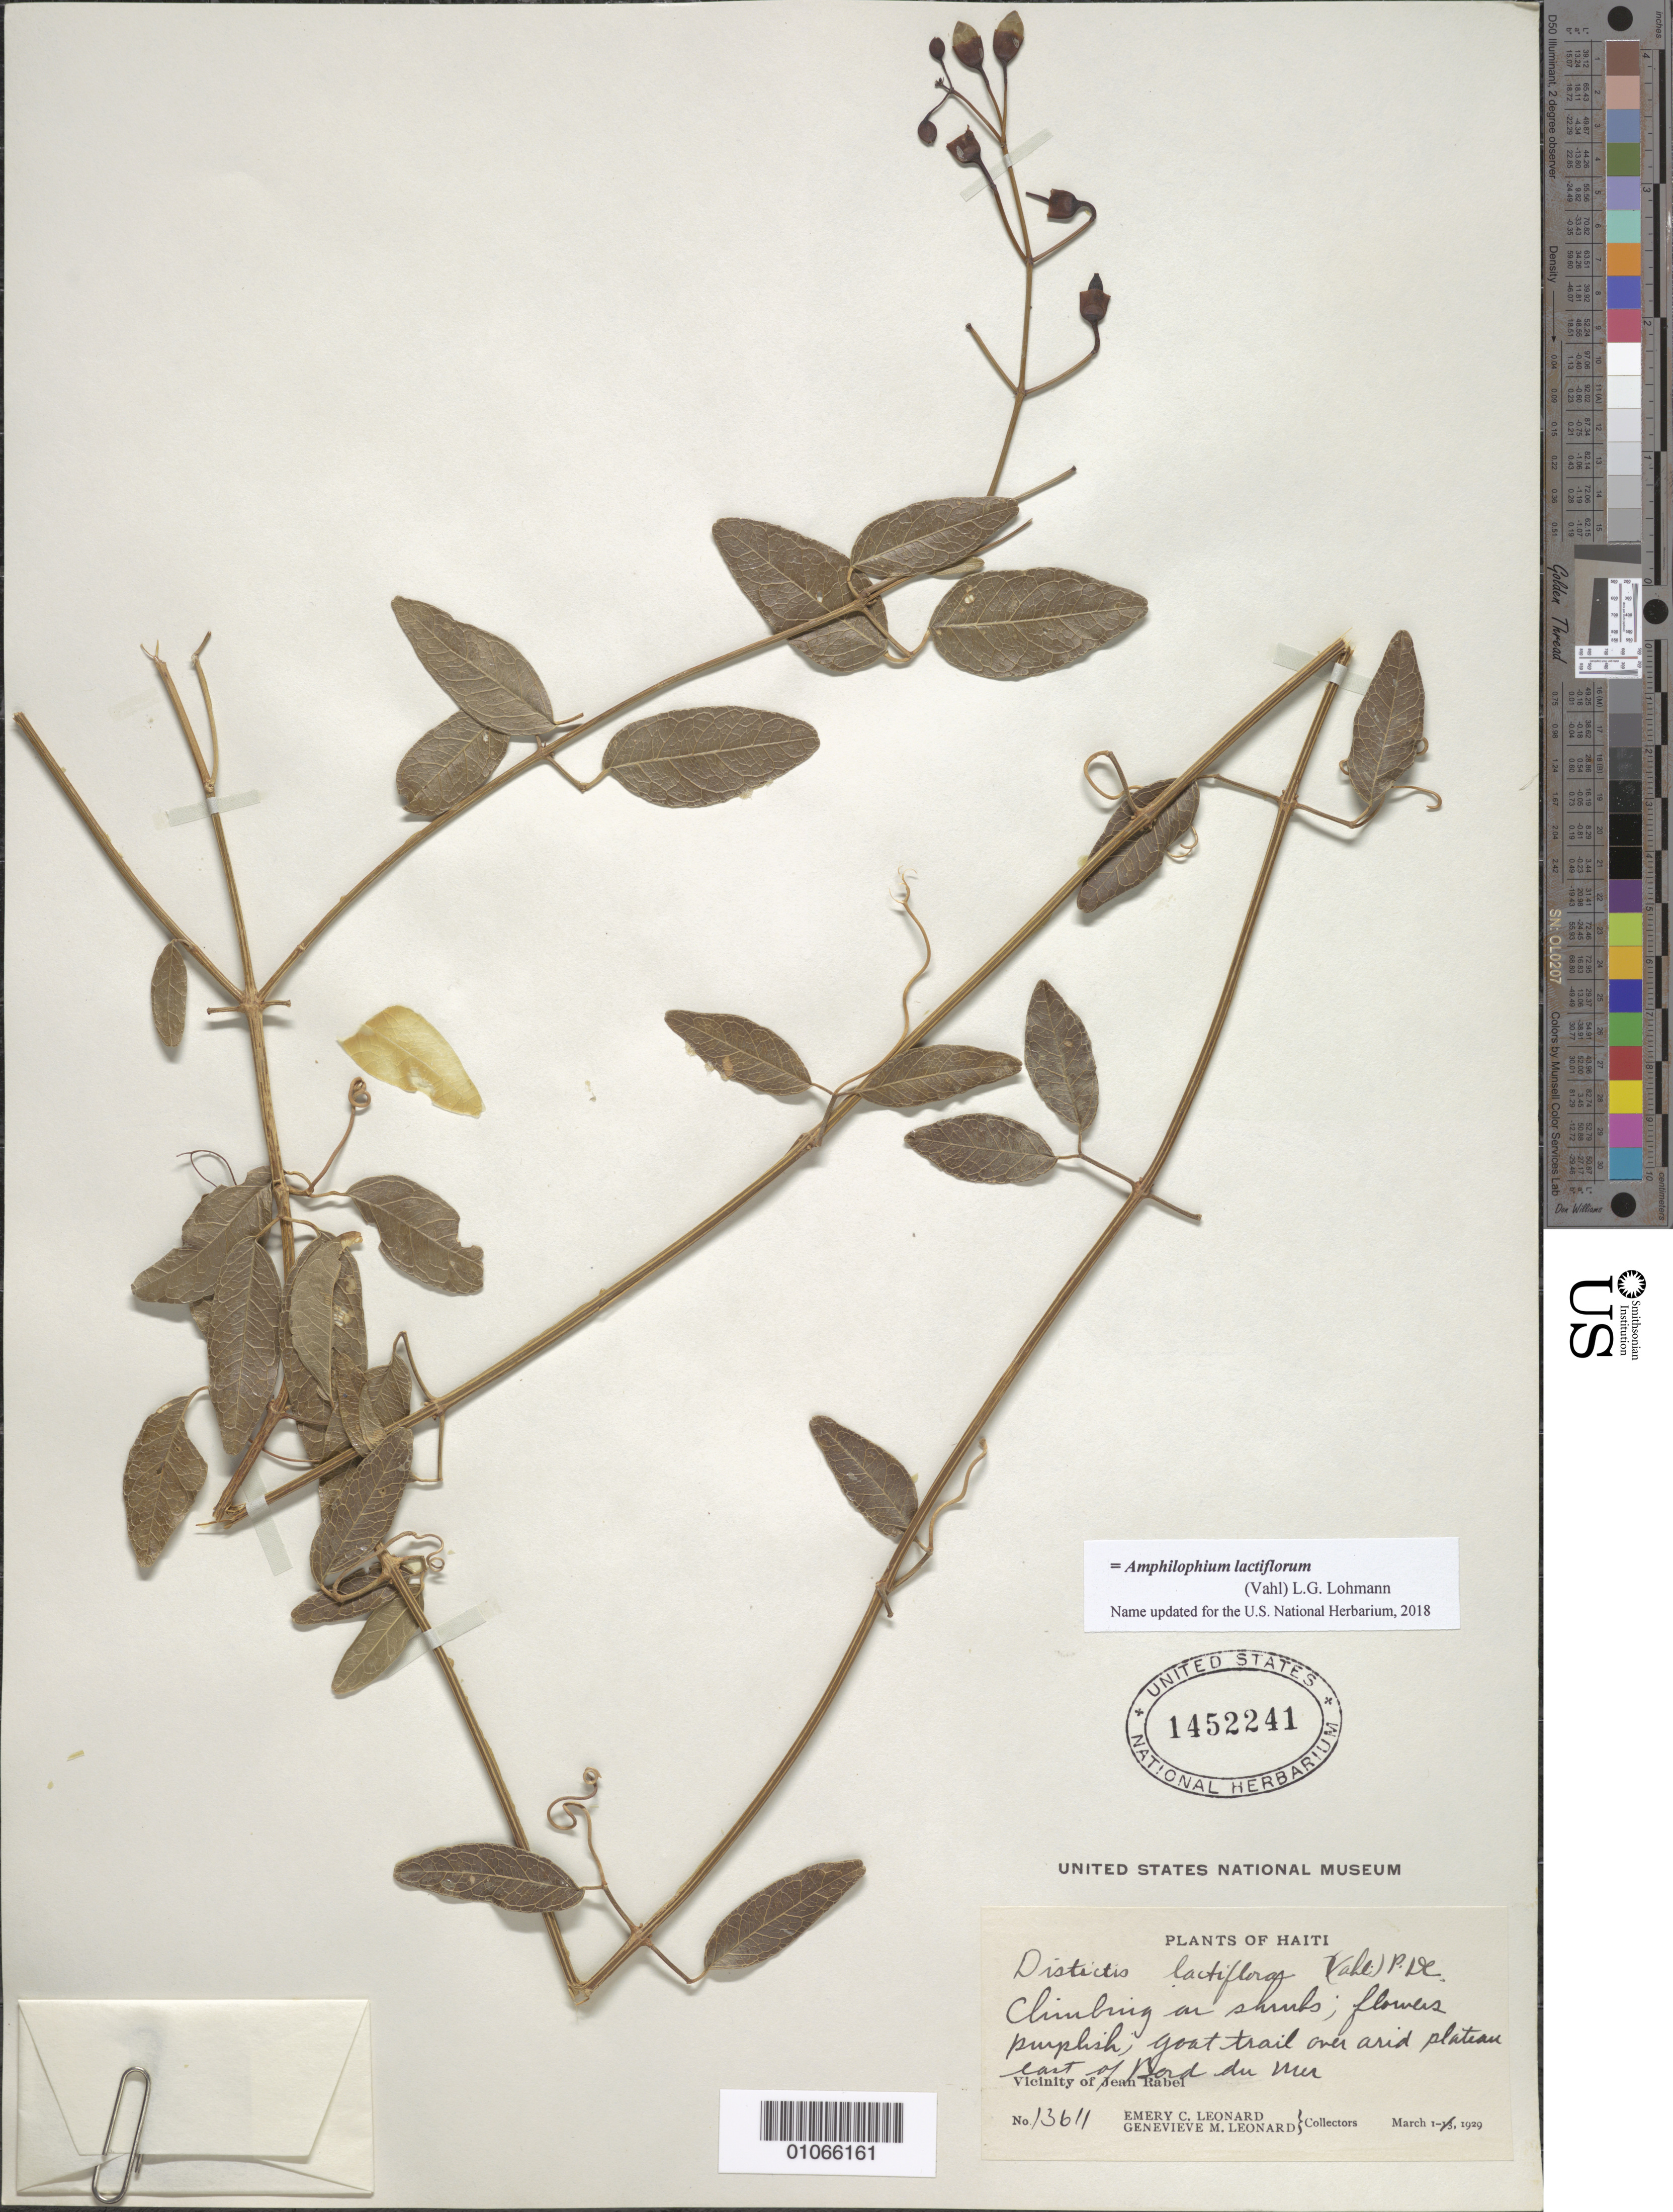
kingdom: Plantae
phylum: Tracheophyta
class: Magnoliopsida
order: Lamiales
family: Bignoniaceae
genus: Amphilophium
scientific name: Amphilophium lactiflorum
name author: (Vahl) L.G. Lohmann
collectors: E. C. Leonard & G. M. Leonard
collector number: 13611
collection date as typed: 01 Mar 1929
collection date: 1929-03-01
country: Haiti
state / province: Nord-Est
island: Hispaniola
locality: Vicinity of Jean Rabel, climbing on shrubs, goat trail over arid plateau east of Bord du Mer.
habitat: Goat trail over arid plateau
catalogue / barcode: US 1452241